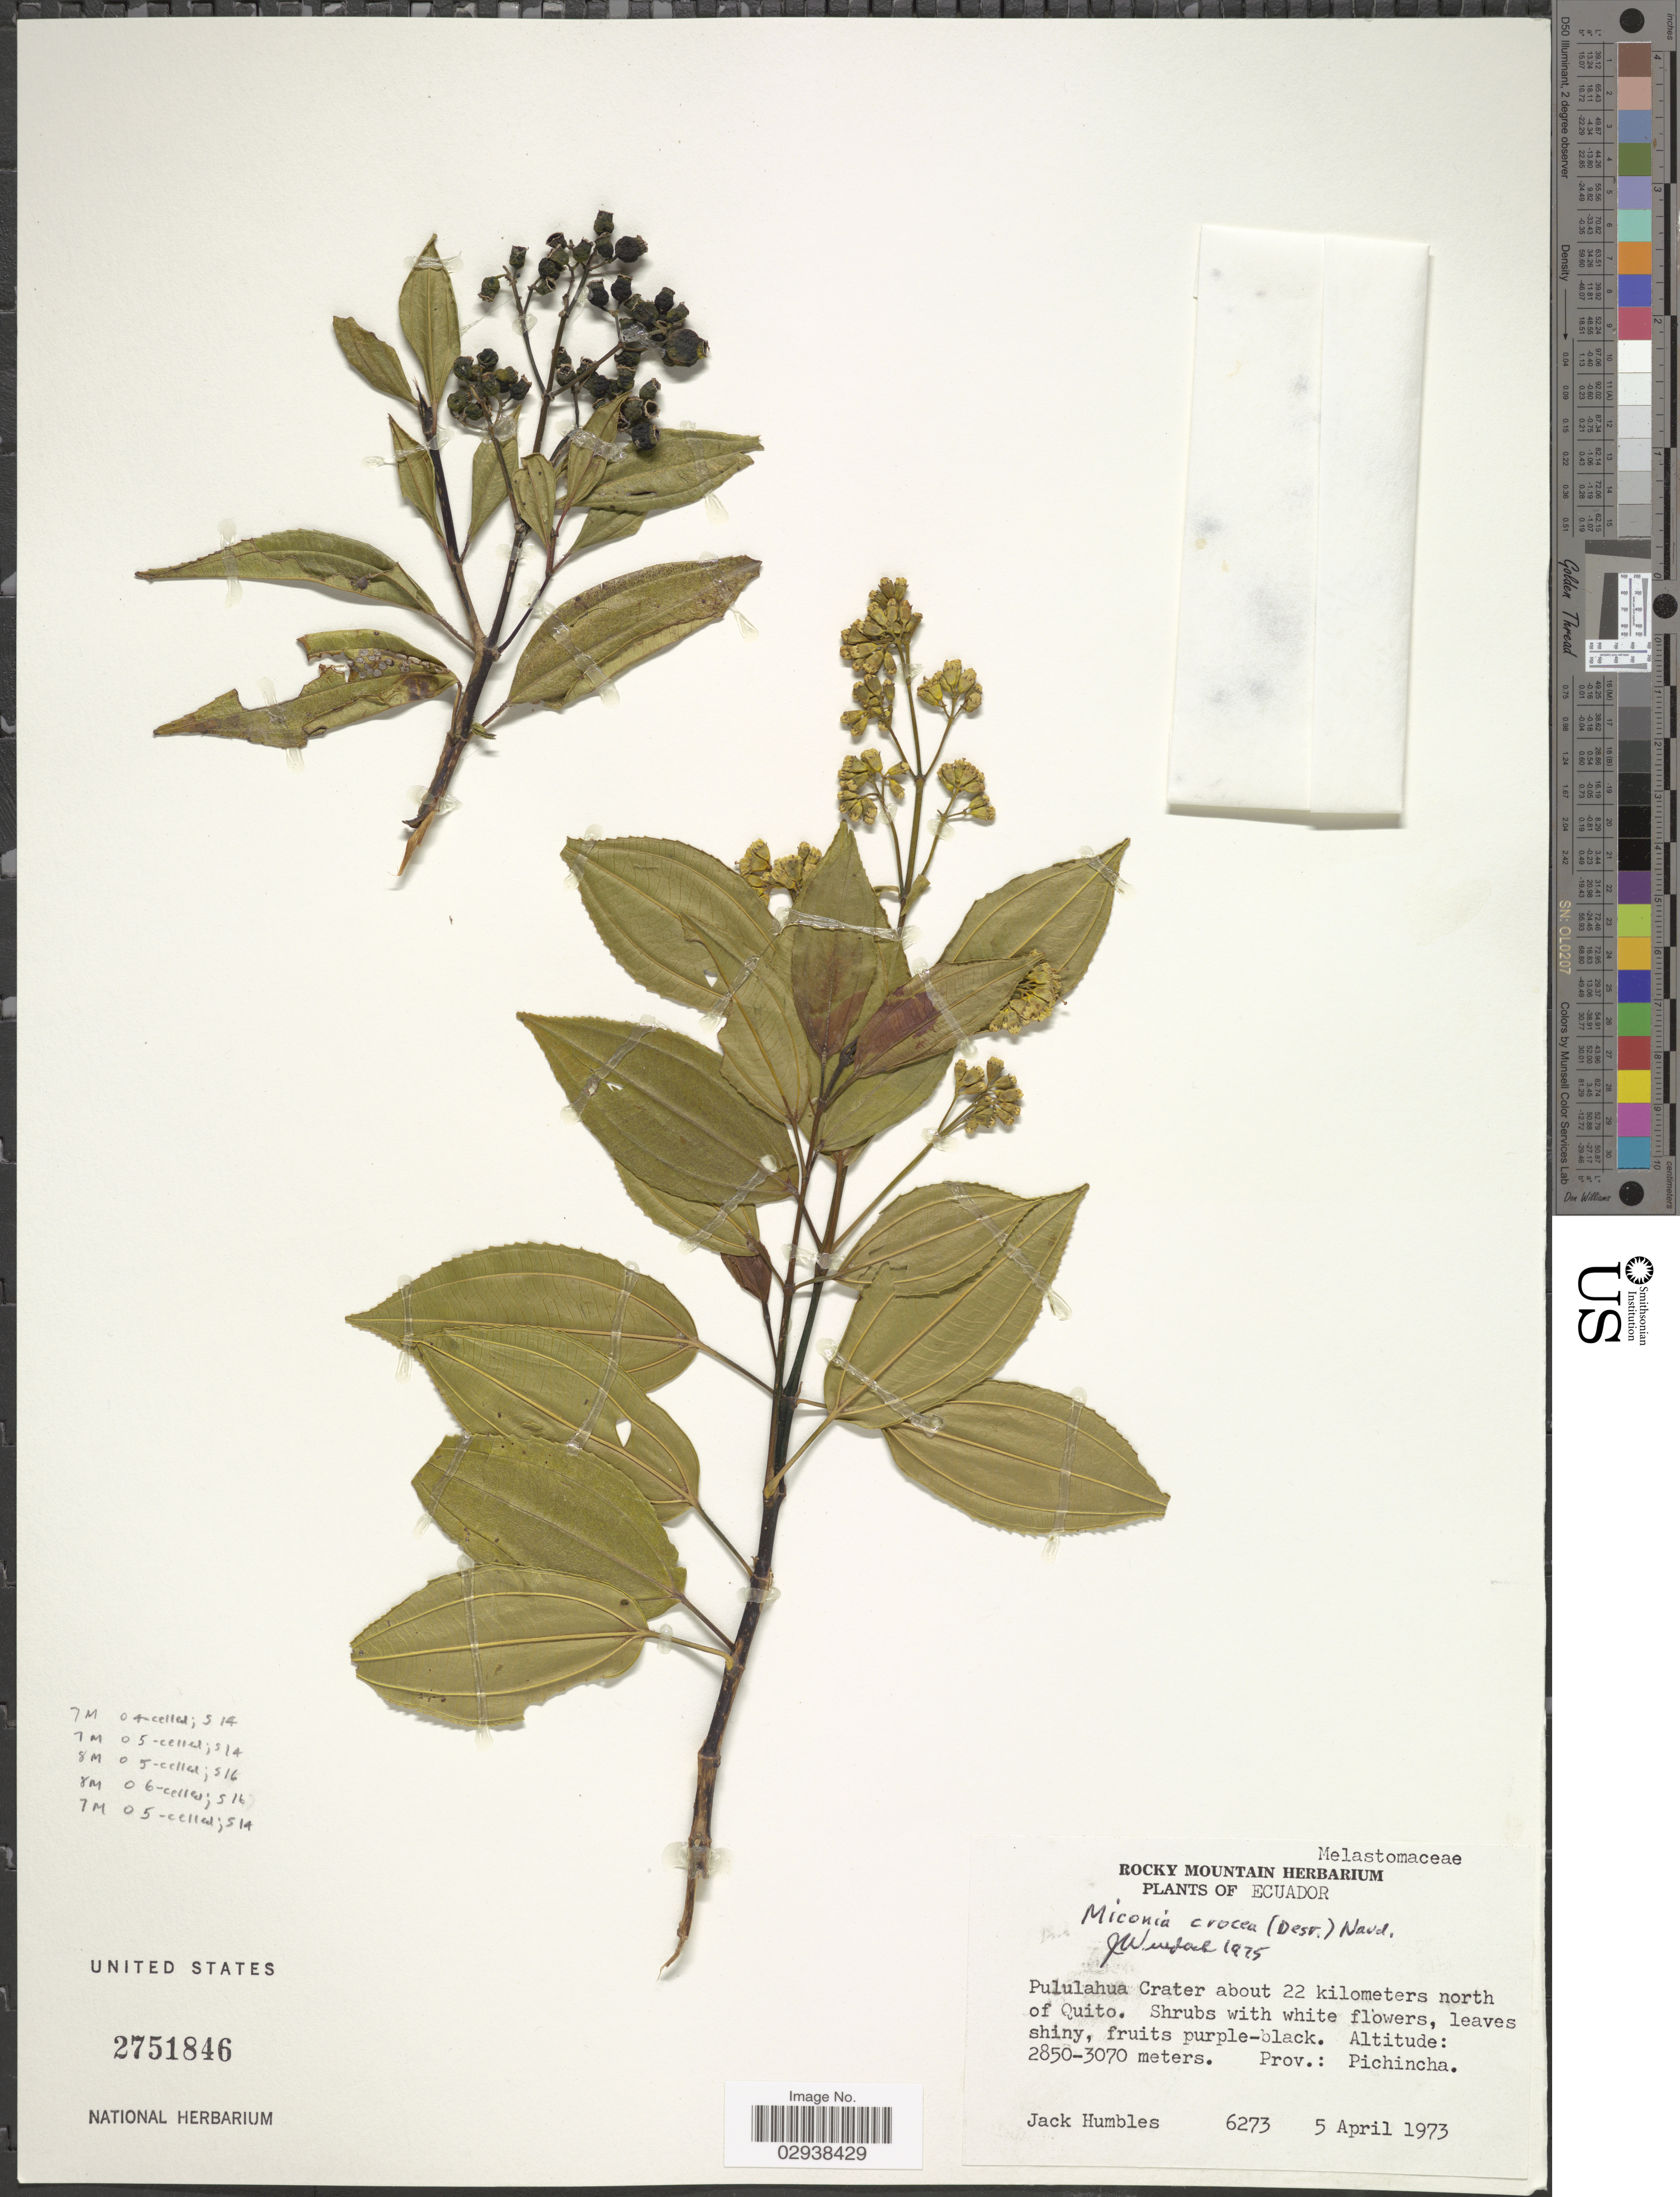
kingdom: Plantae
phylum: Tracheophyta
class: Magnoliopsida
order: Myrtales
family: Melastomataceae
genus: Miconia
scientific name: Miconia crocea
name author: (Desr.) Naudin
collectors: J. Humbles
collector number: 6273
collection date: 1973-04-05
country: Ecuador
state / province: Pichincha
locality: Pululahua Crater about 22 kilometers north of Quito.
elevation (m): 2850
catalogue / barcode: US 2751846